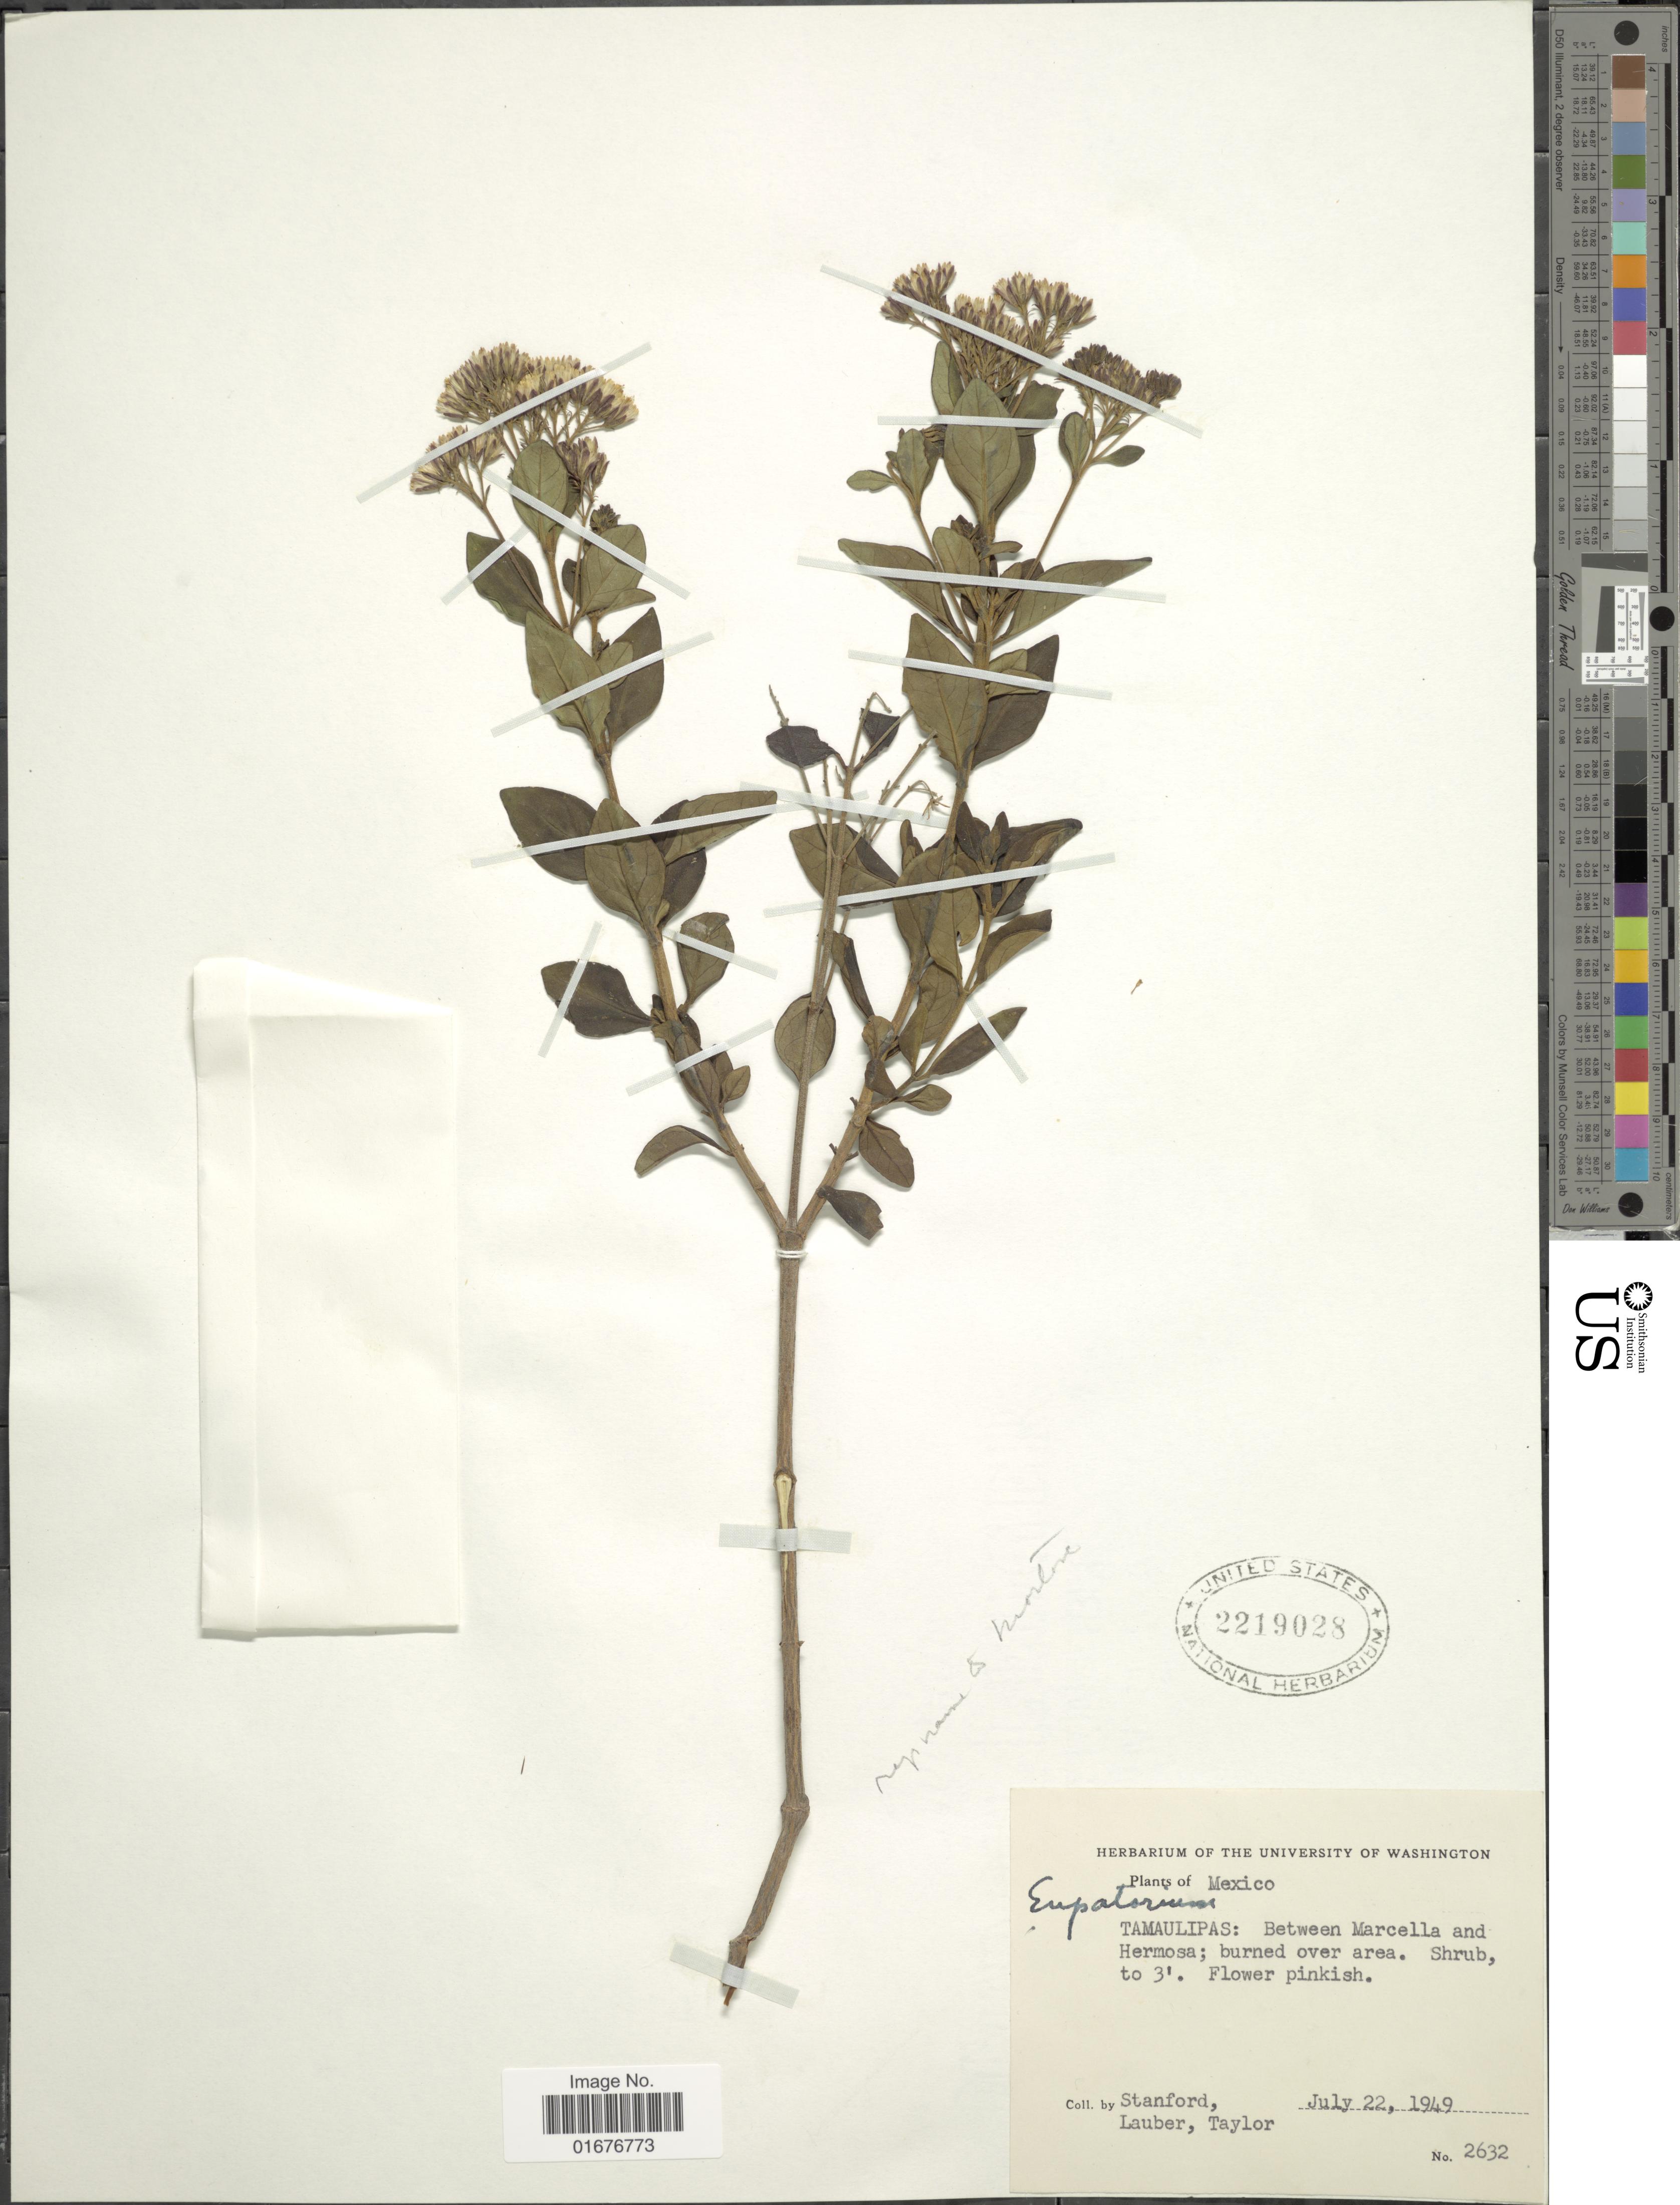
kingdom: Plantae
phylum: Tracheophyta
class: Magnoliopsida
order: Asterales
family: Asteraceae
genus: Ageratina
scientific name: Ageratina saltillensis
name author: (B.L. Rob.) R.M. King & H. Rob.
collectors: -. Stanford, Lauber, -- & -. Taylor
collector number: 2632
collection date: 1949-07-22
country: Mexico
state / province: Tamaulipas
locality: Between Marcella and Hermosa; burned over area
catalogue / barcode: US 2219028